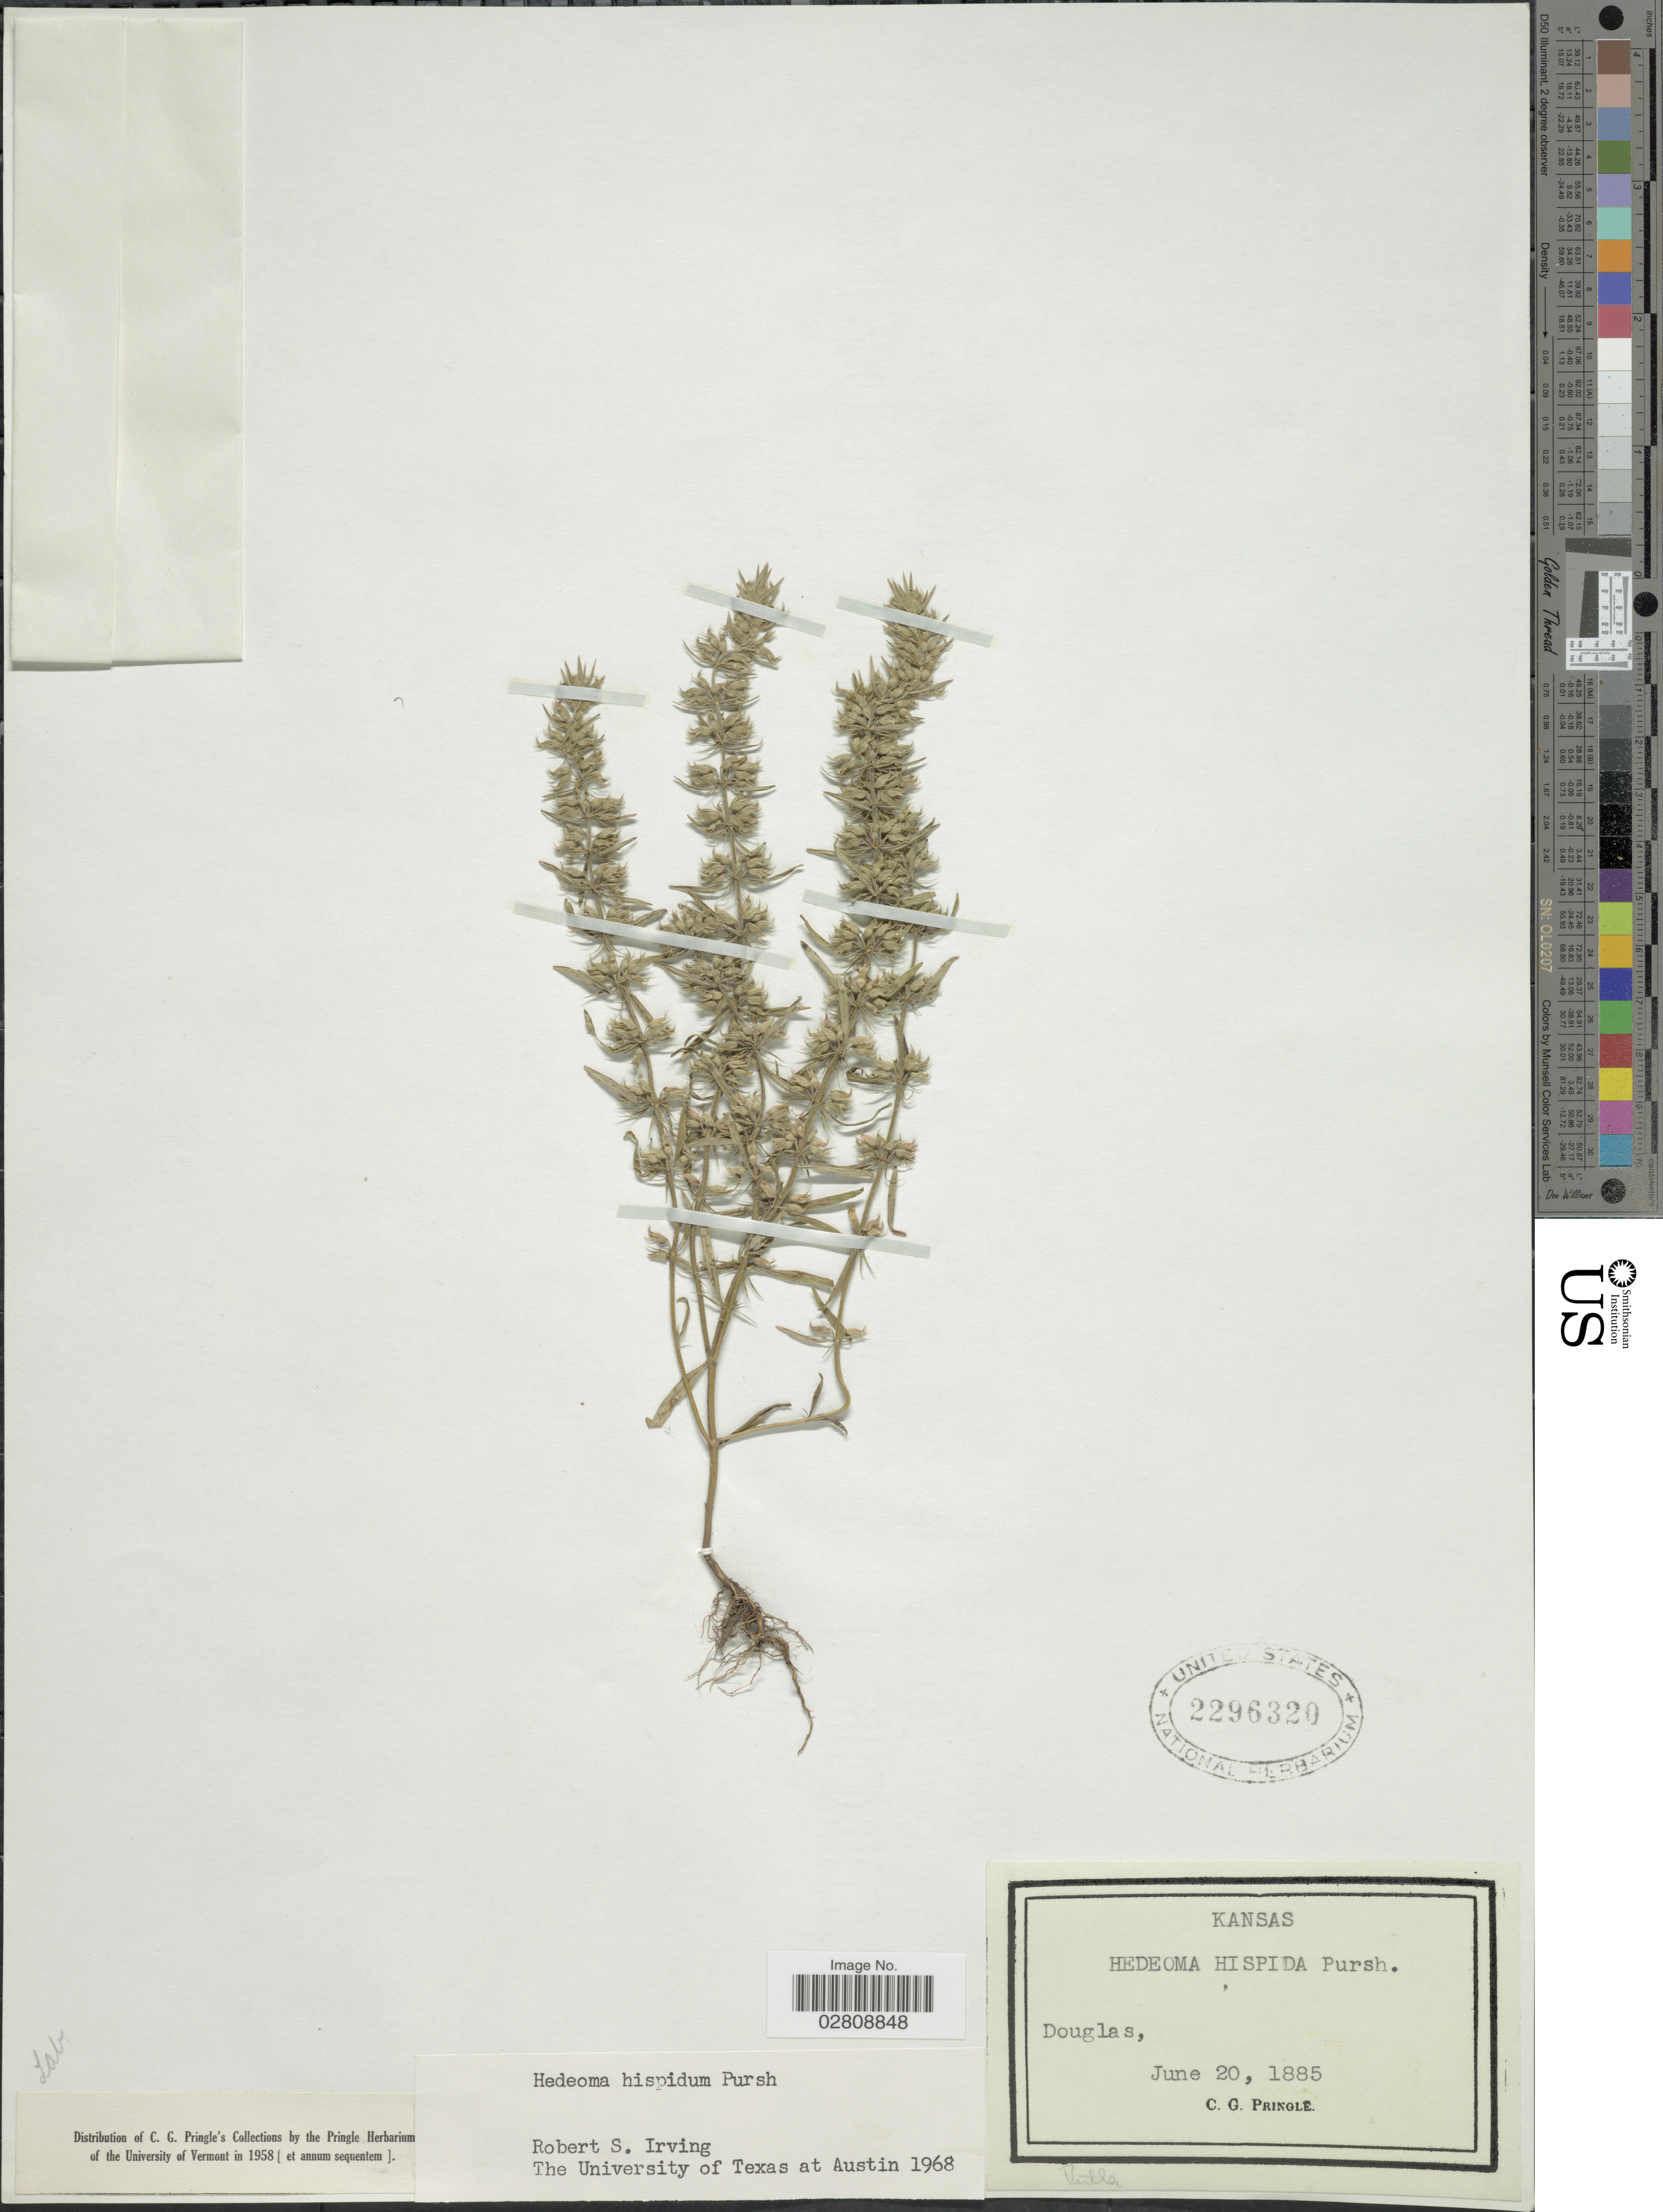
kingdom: Plantae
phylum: Tracheophyta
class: Magnoliopsida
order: Lamiales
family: Lamiaceae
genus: Hedeoma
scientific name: Hedeoma hispida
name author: Pursh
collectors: C. G. Pringle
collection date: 1885-06-20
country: United States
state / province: Kansas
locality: Douglas. Butler.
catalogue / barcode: US 2296320